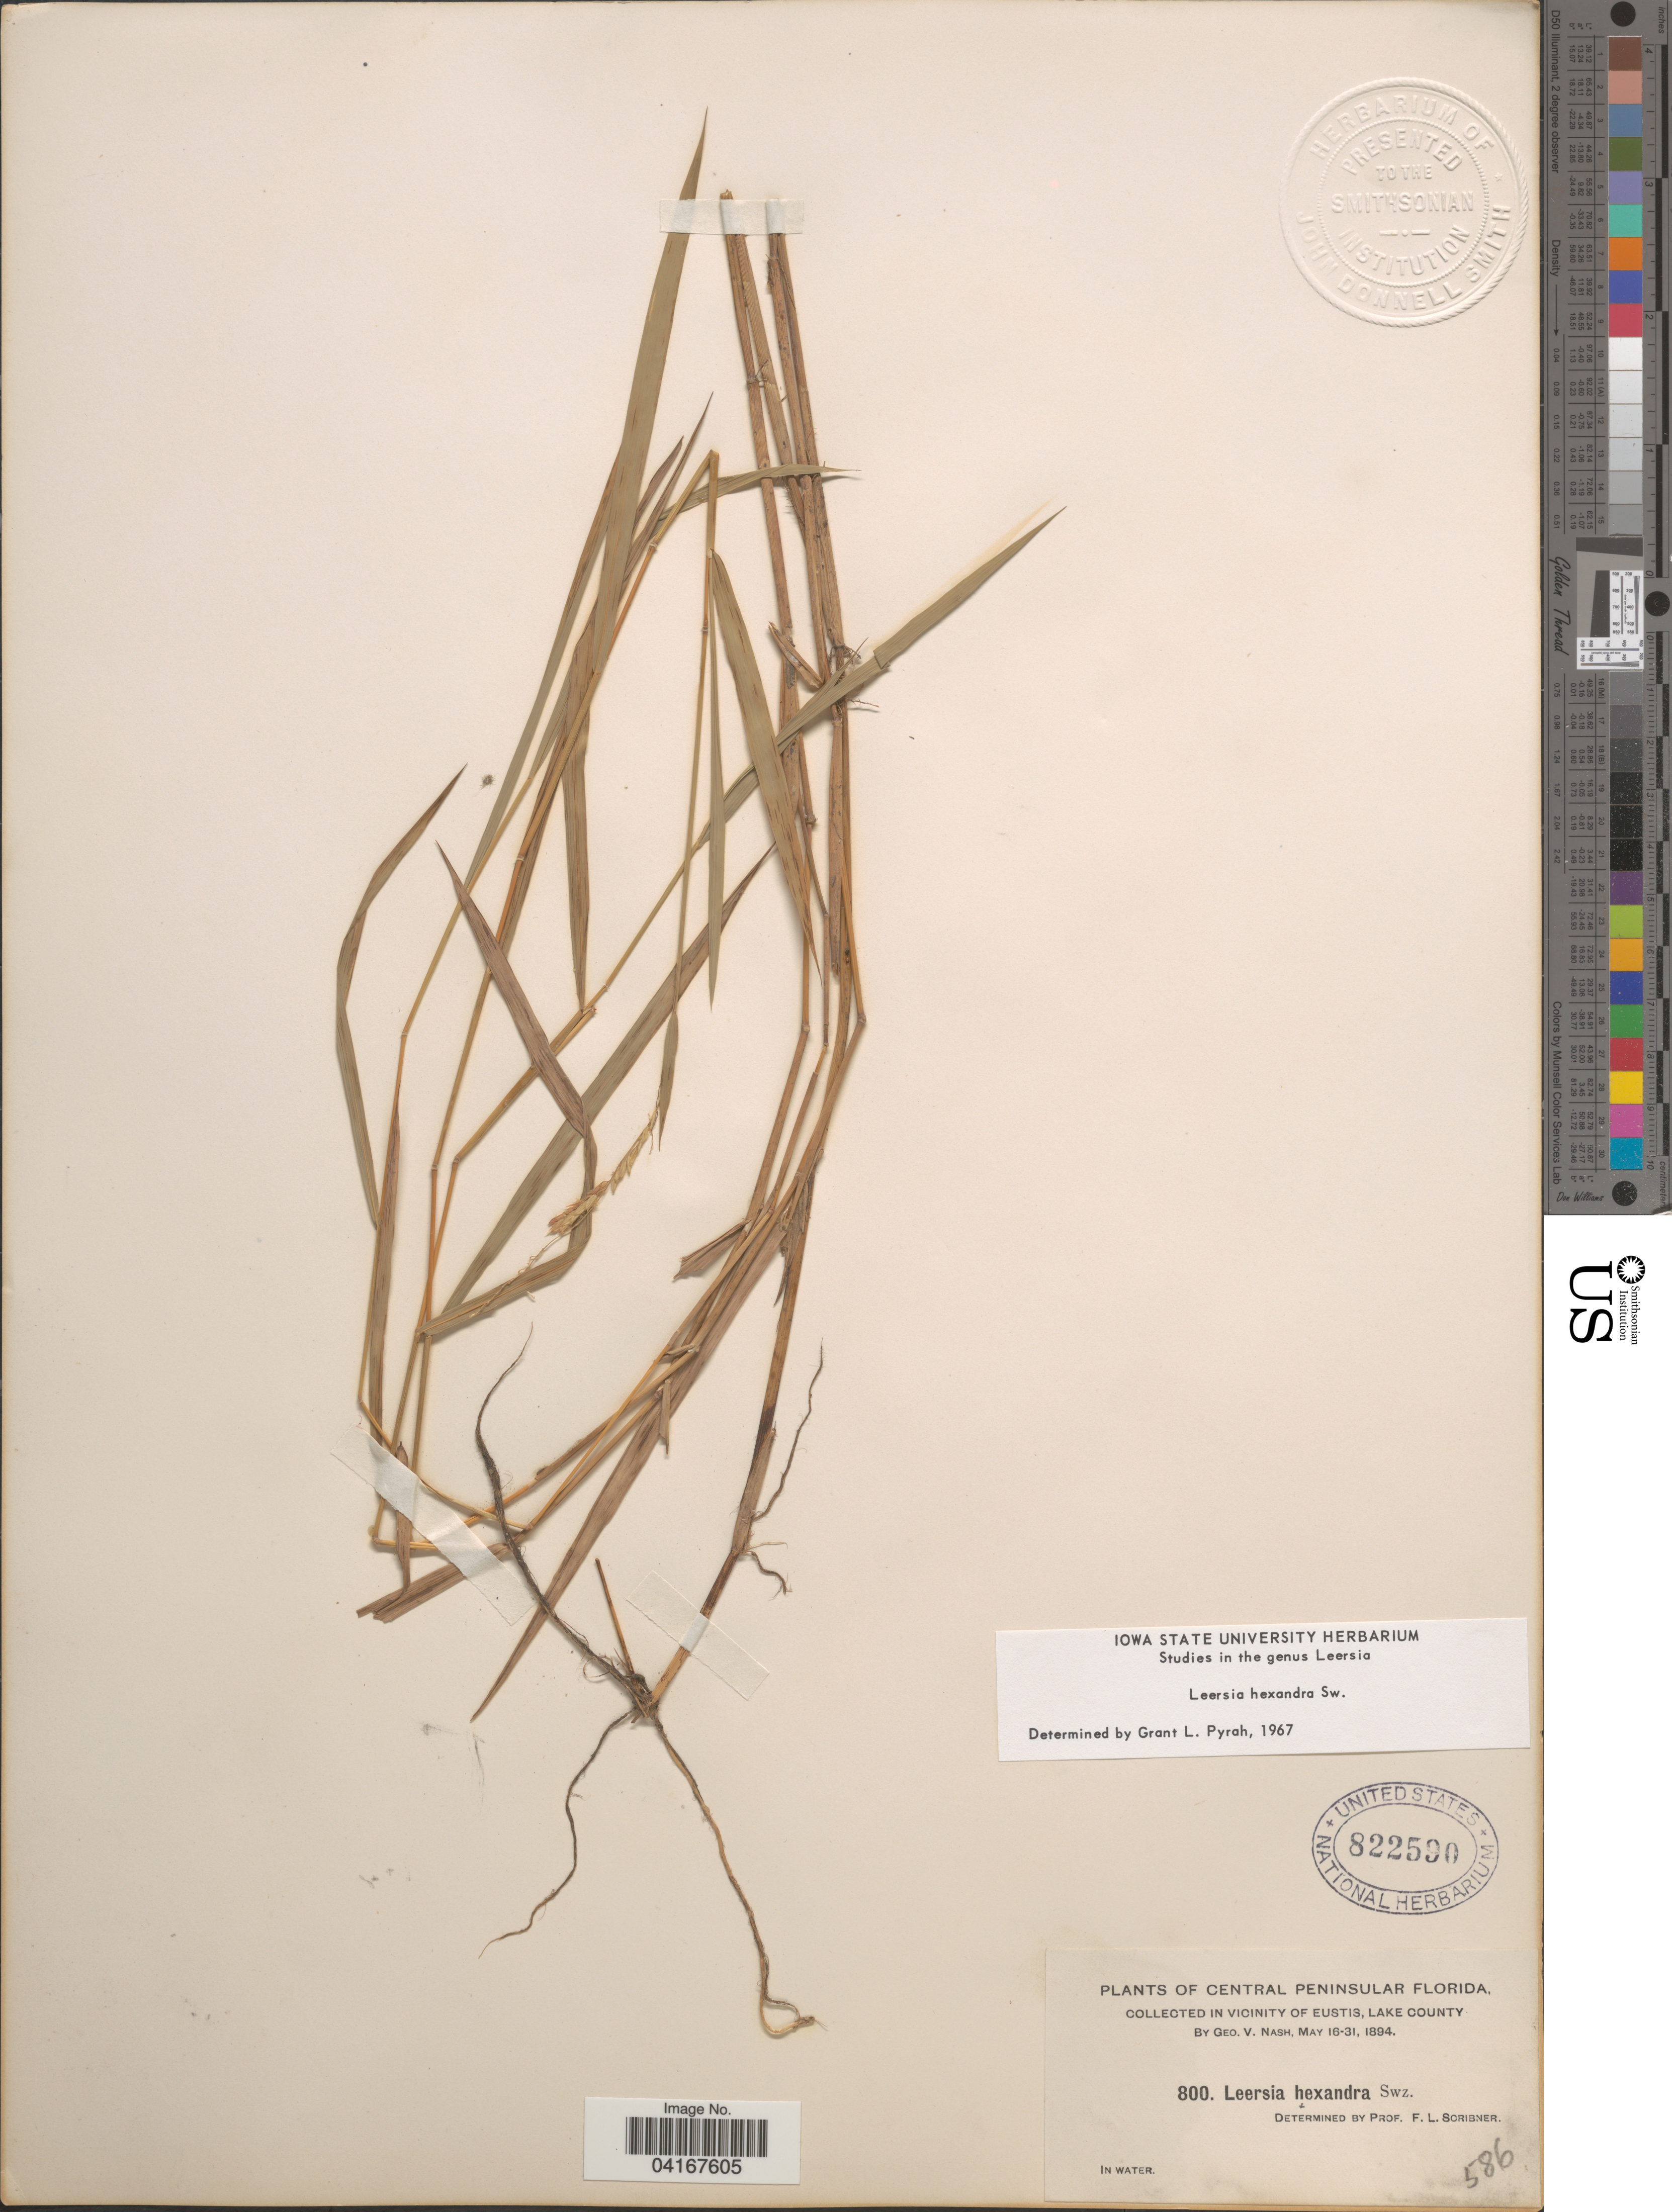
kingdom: Plantae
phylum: Tracheophyta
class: Liliopsida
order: Poales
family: Poaceae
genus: Leersia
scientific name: Leersia hexandra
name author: Sw.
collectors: G. V. Nash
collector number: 800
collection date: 1894-05-16/1894-05-31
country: United States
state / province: Florida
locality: Central Peninsula Florida. In Vicinity of Eustis, Lake County.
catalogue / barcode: US 822590